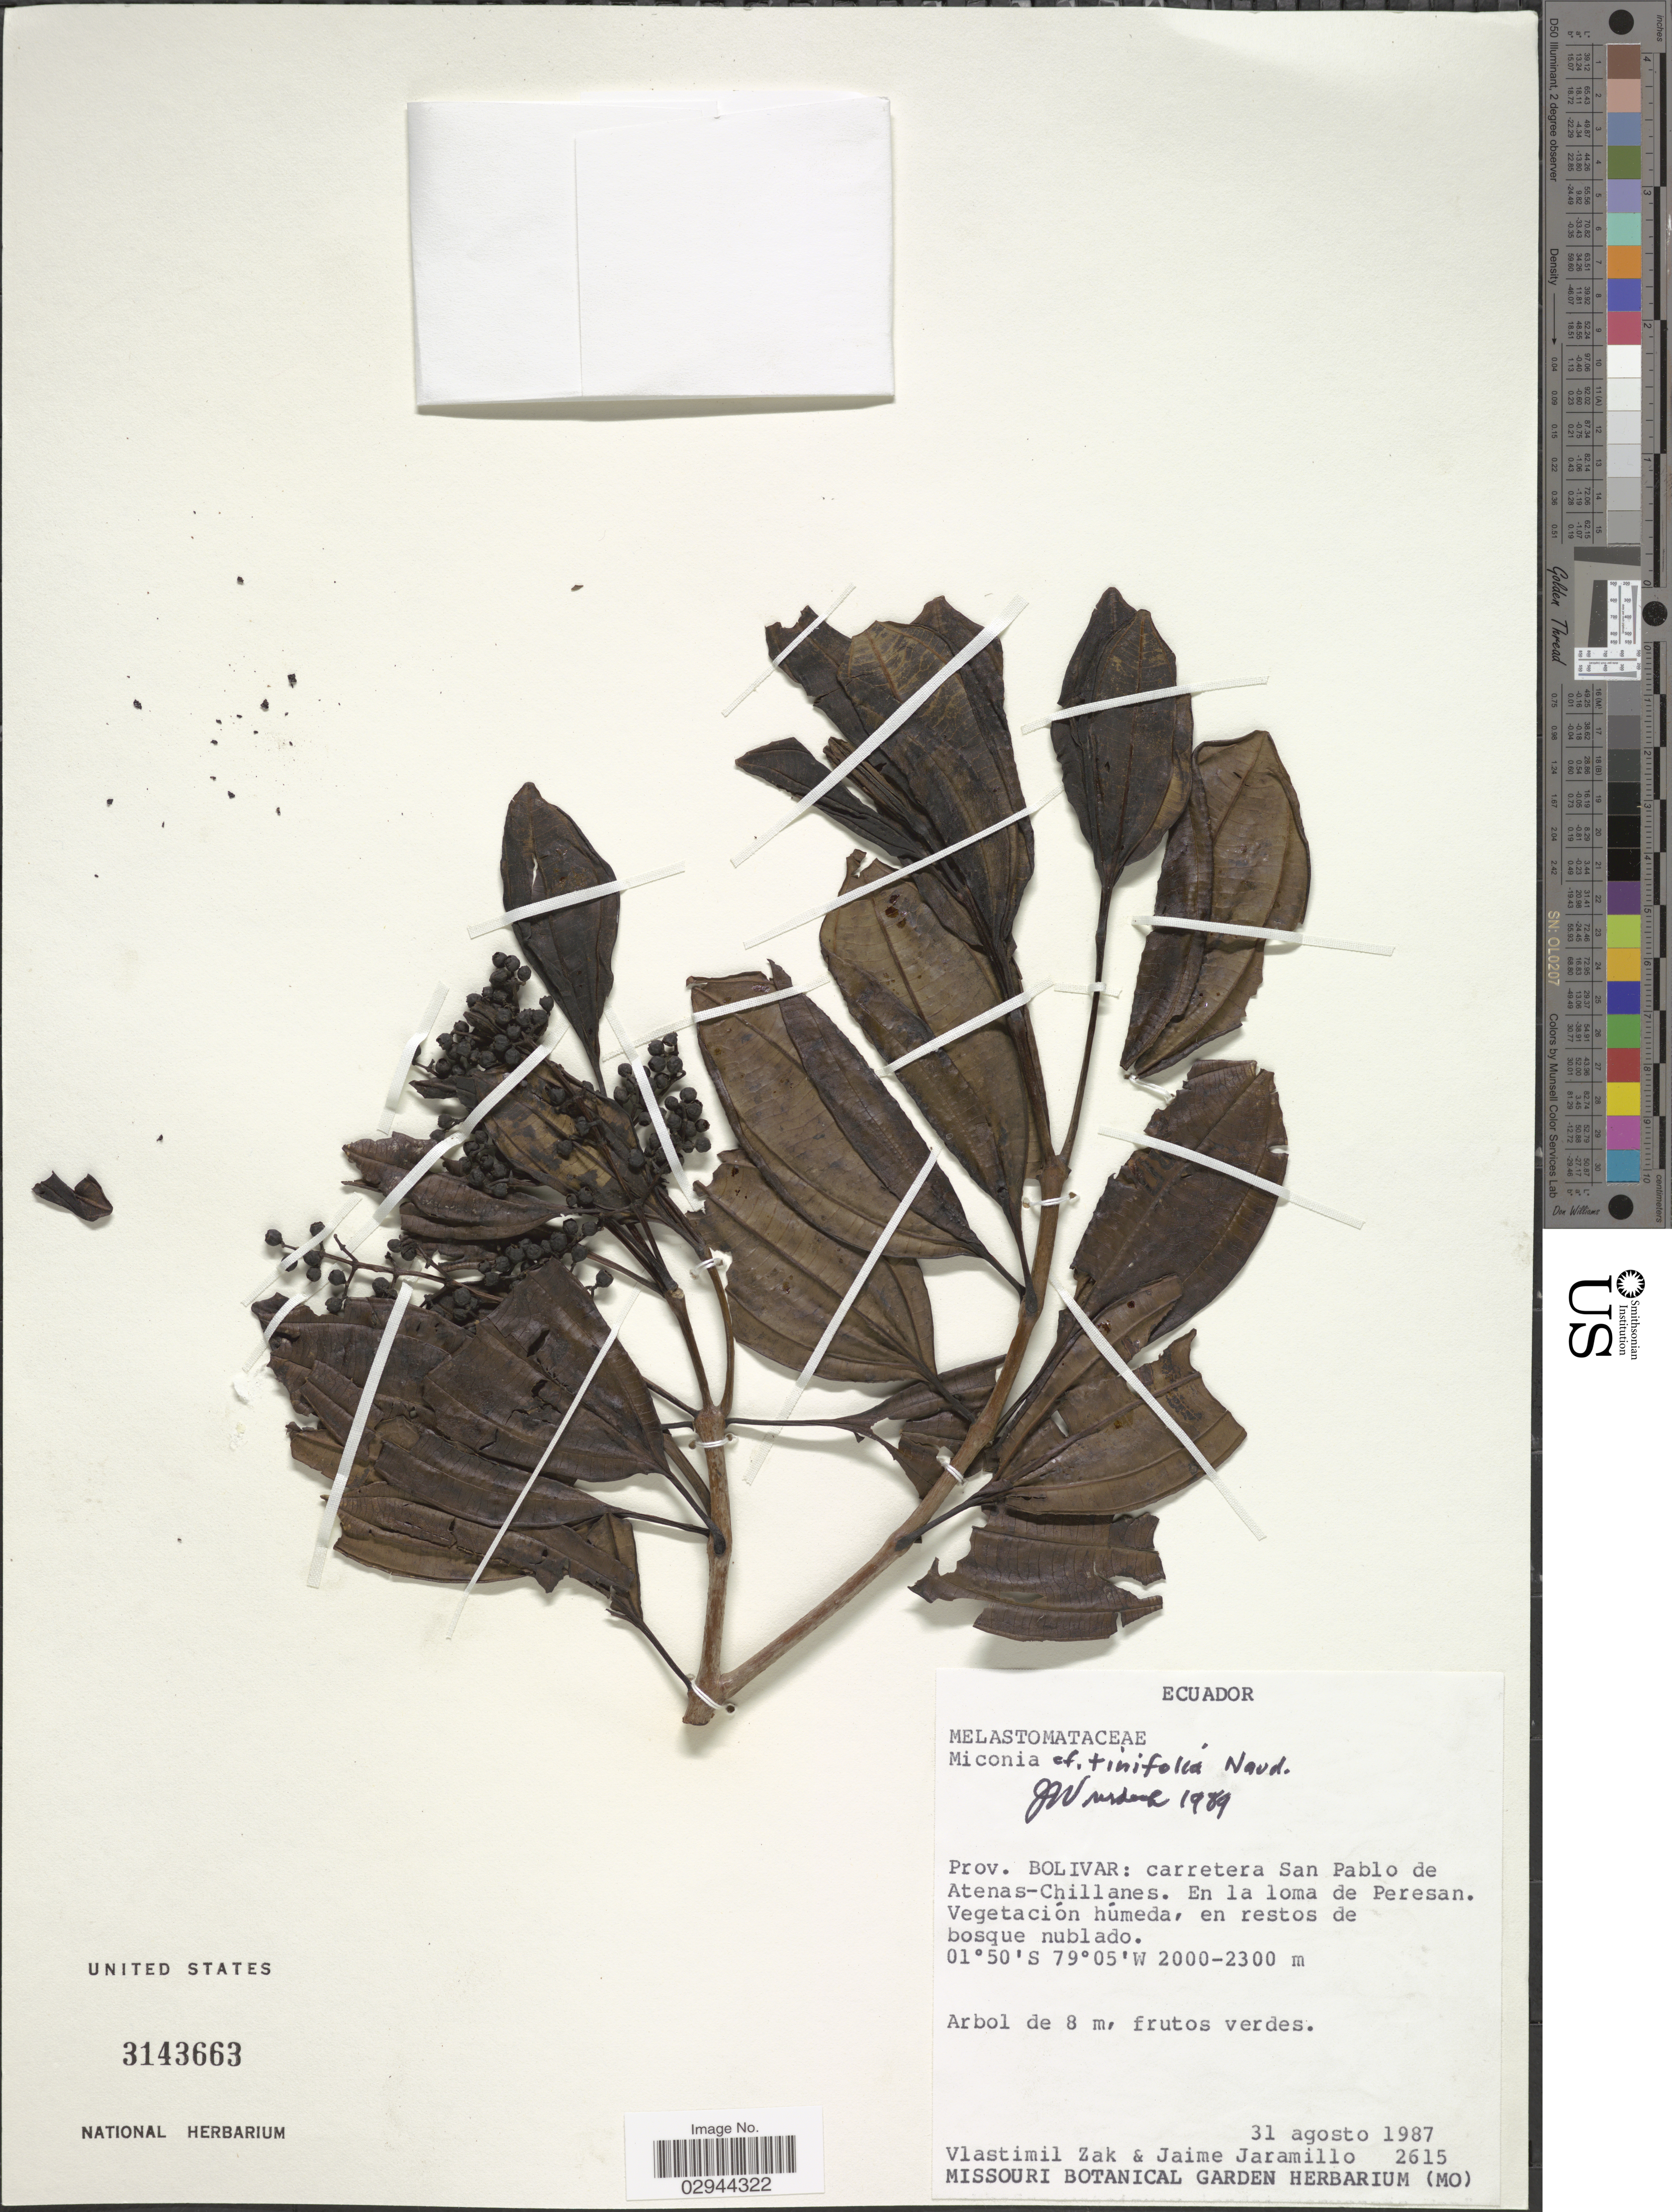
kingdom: Plantae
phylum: Tracheophyta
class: Magnoliopsida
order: Myrtales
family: Melastomataceae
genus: Miconia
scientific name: Miconia tinifolia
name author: Naudin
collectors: V. Zak & J. Jaramillo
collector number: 2615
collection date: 1987-08-31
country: Ecuador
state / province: Bolívar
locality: Carretera San Pablo de Atenas-Chillanes. En la loma de Peresan.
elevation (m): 2000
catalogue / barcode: US 3143663